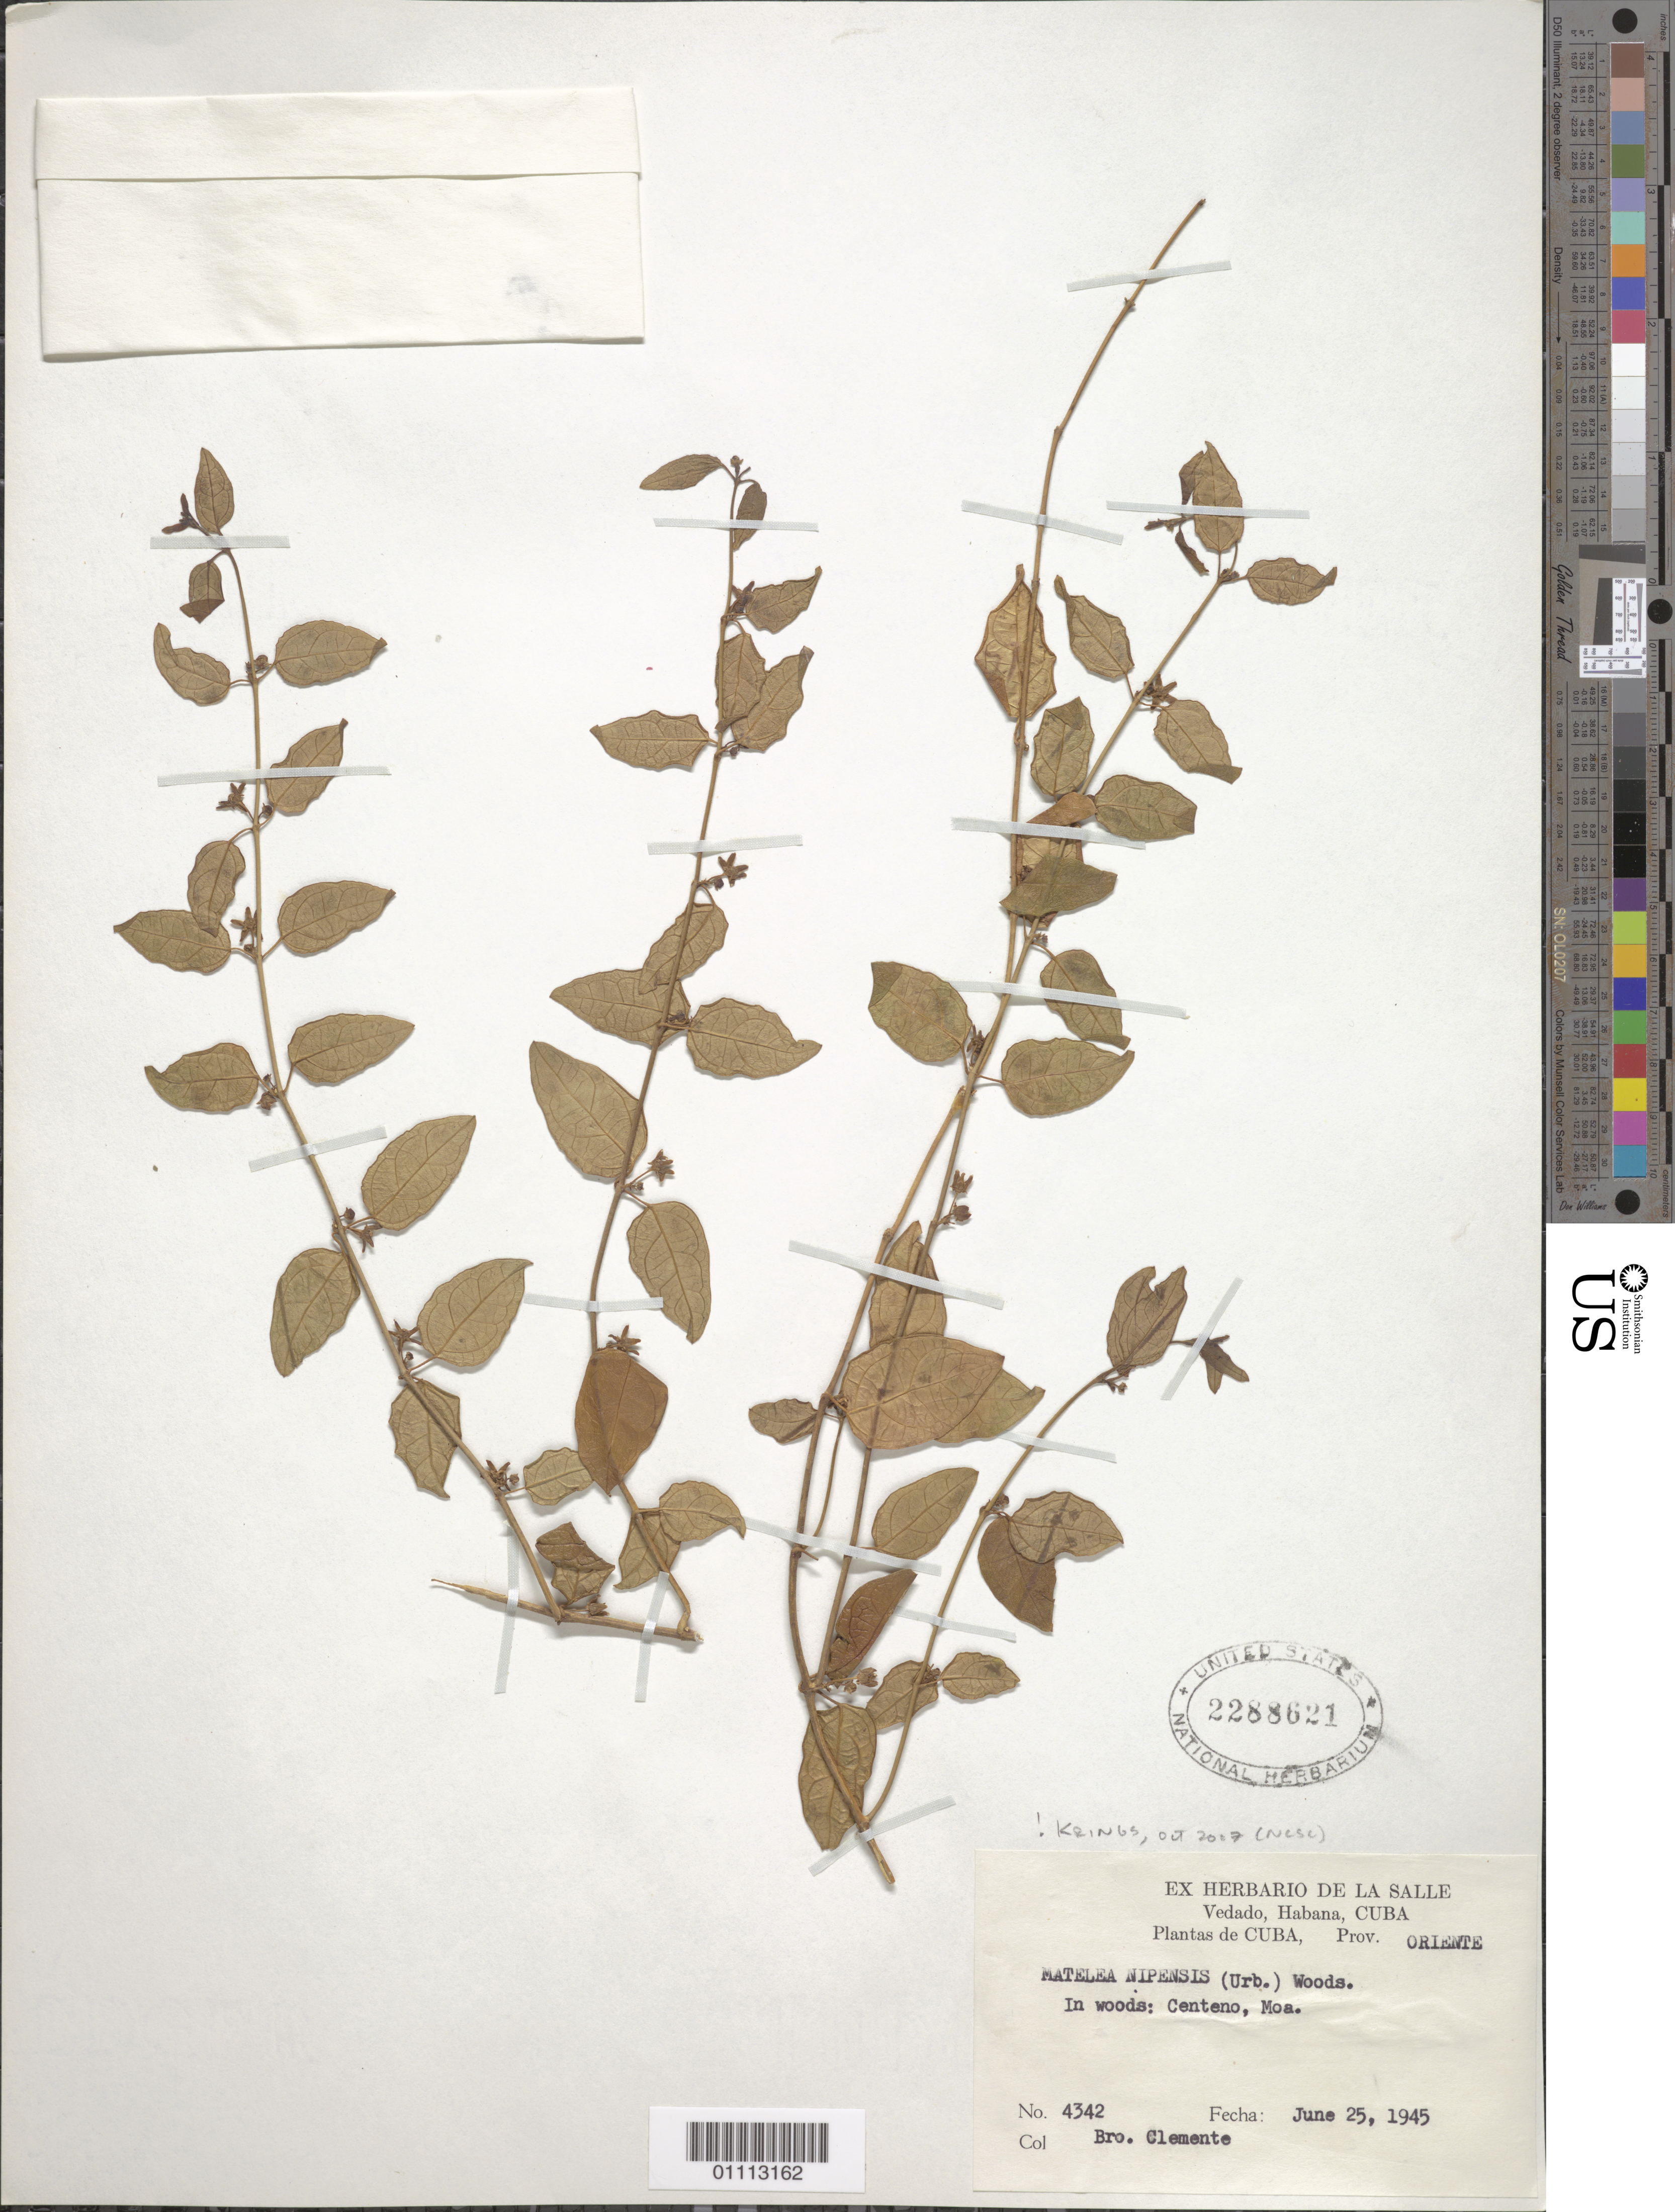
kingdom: Plantae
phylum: Tracheophyta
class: Magnoliopsida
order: Gentianales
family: Apocynaceae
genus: Matelea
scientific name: Matelea nipensis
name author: (Urb.) Woodson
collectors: Bro. Clemente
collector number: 4342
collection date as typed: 25 Jun 1945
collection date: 1945-06-25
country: Cuba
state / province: Holguín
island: Cuba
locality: In woods: Centeno, Moa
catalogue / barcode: US 2288621